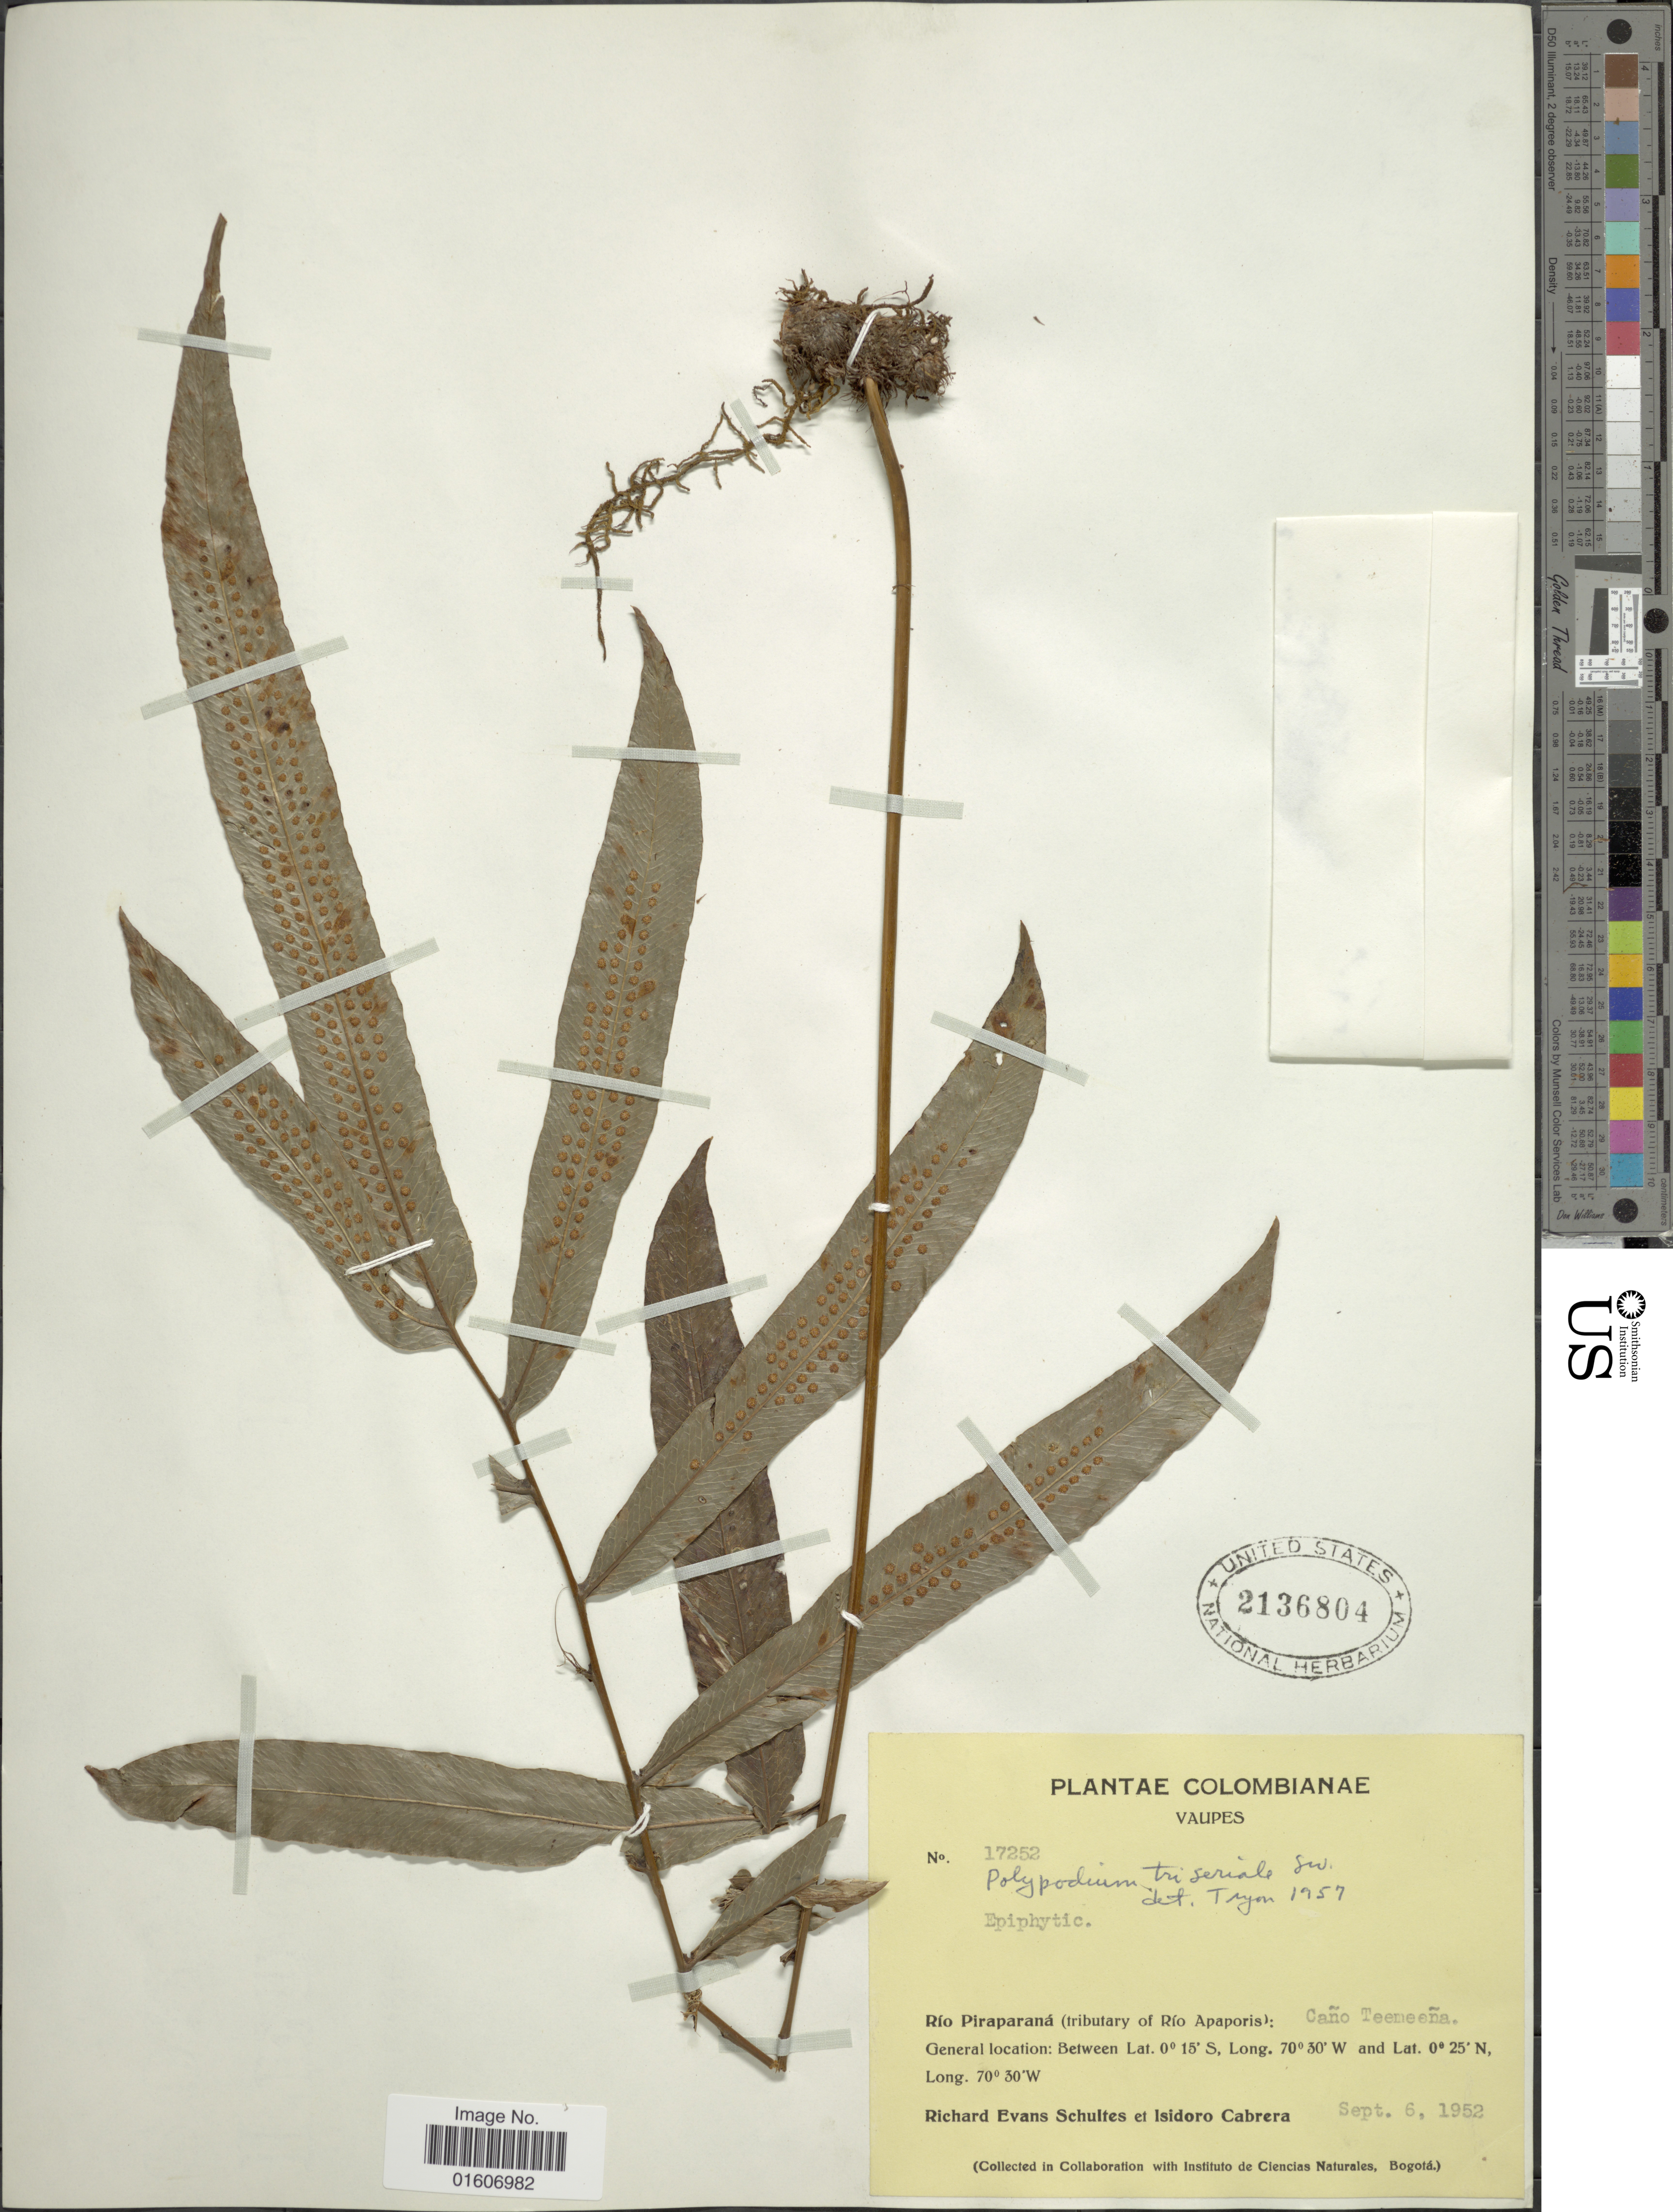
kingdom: Plantae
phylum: Tracheophyta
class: Polypodiopsida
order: Polypodiales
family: Polypodiaceae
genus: Serpocaulon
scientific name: Serpocaulon triseriale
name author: (Sw.) A.R. Sm.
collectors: R. E. Schultes & I. Cabrera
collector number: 17252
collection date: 1952-09-06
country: Colombia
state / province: Vaupés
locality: Río Piraparaná (tributary of Río Apaporis) Caño Teemeeña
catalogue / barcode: US 2136804